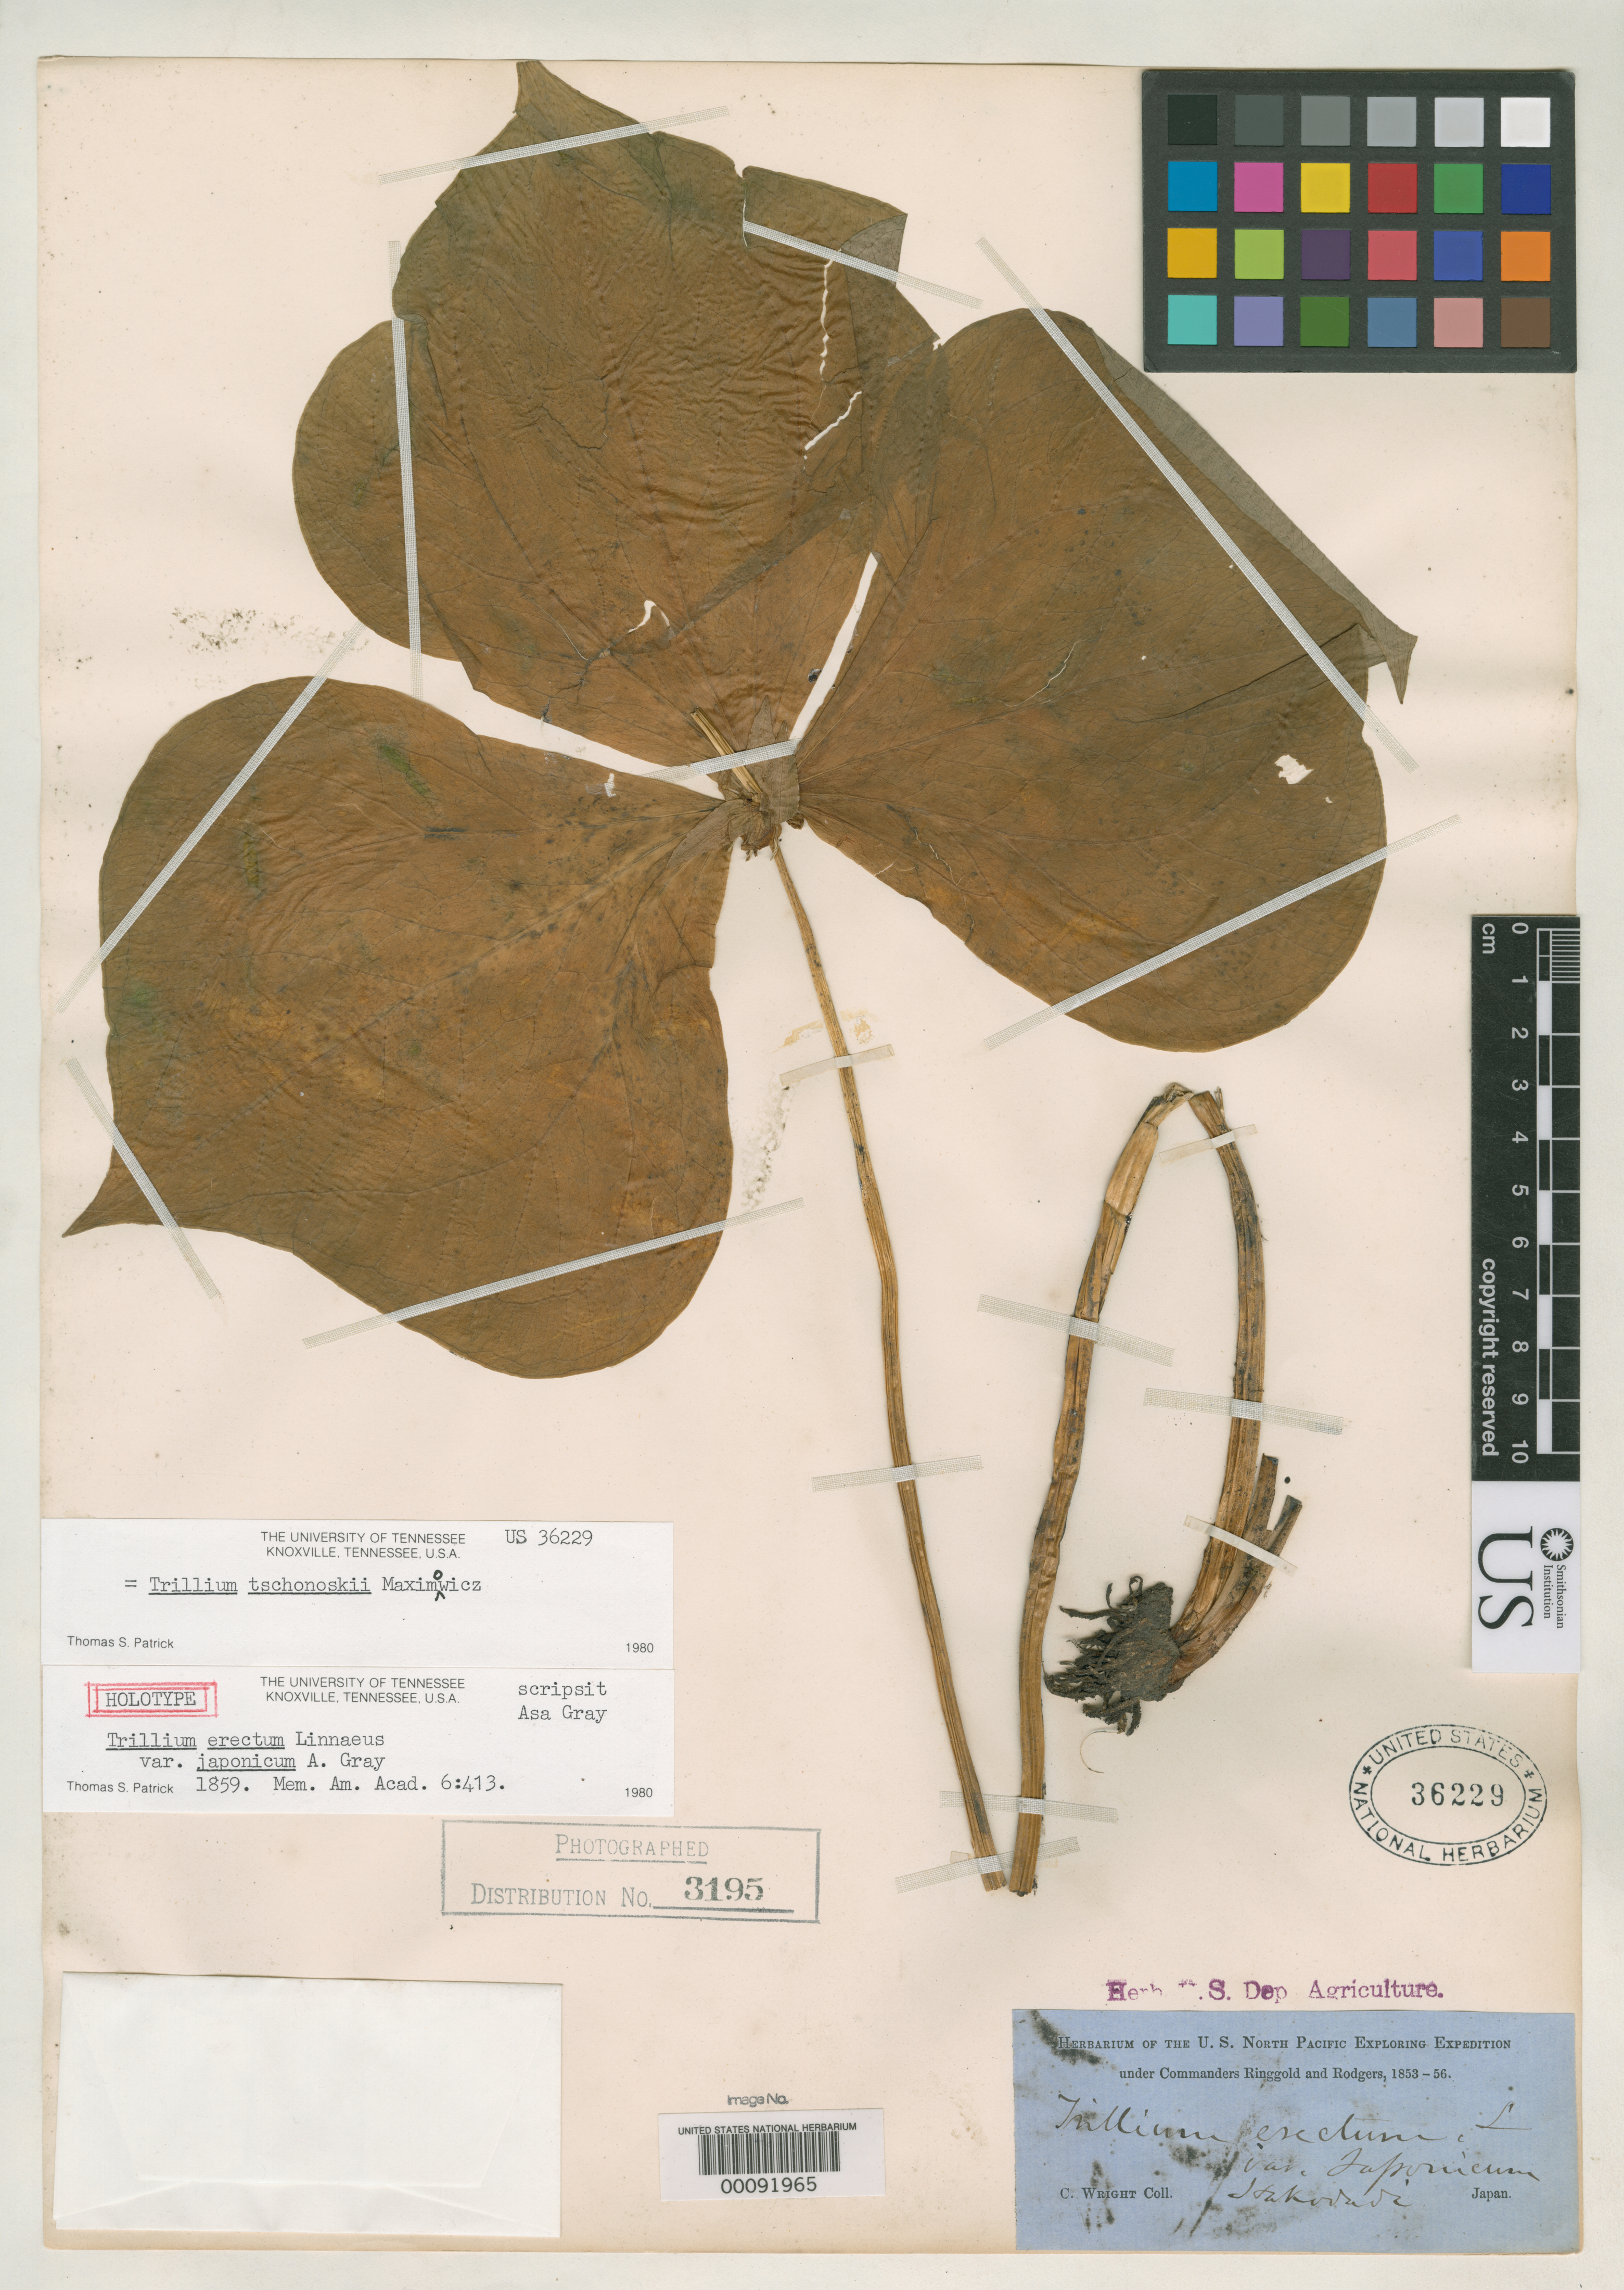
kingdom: Plantae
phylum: Tracheophyta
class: Liliopsida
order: Liliales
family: Melanthiaceae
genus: Trillium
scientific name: Trillium erectum var. japonicum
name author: A. Gray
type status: Type Collection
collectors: C. Wright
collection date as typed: Jun 1855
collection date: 1855-06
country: Japan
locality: Hakodadi.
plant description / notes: Annotated by T.S. Patrick (1980) as "holotype".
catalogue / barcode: US 36229